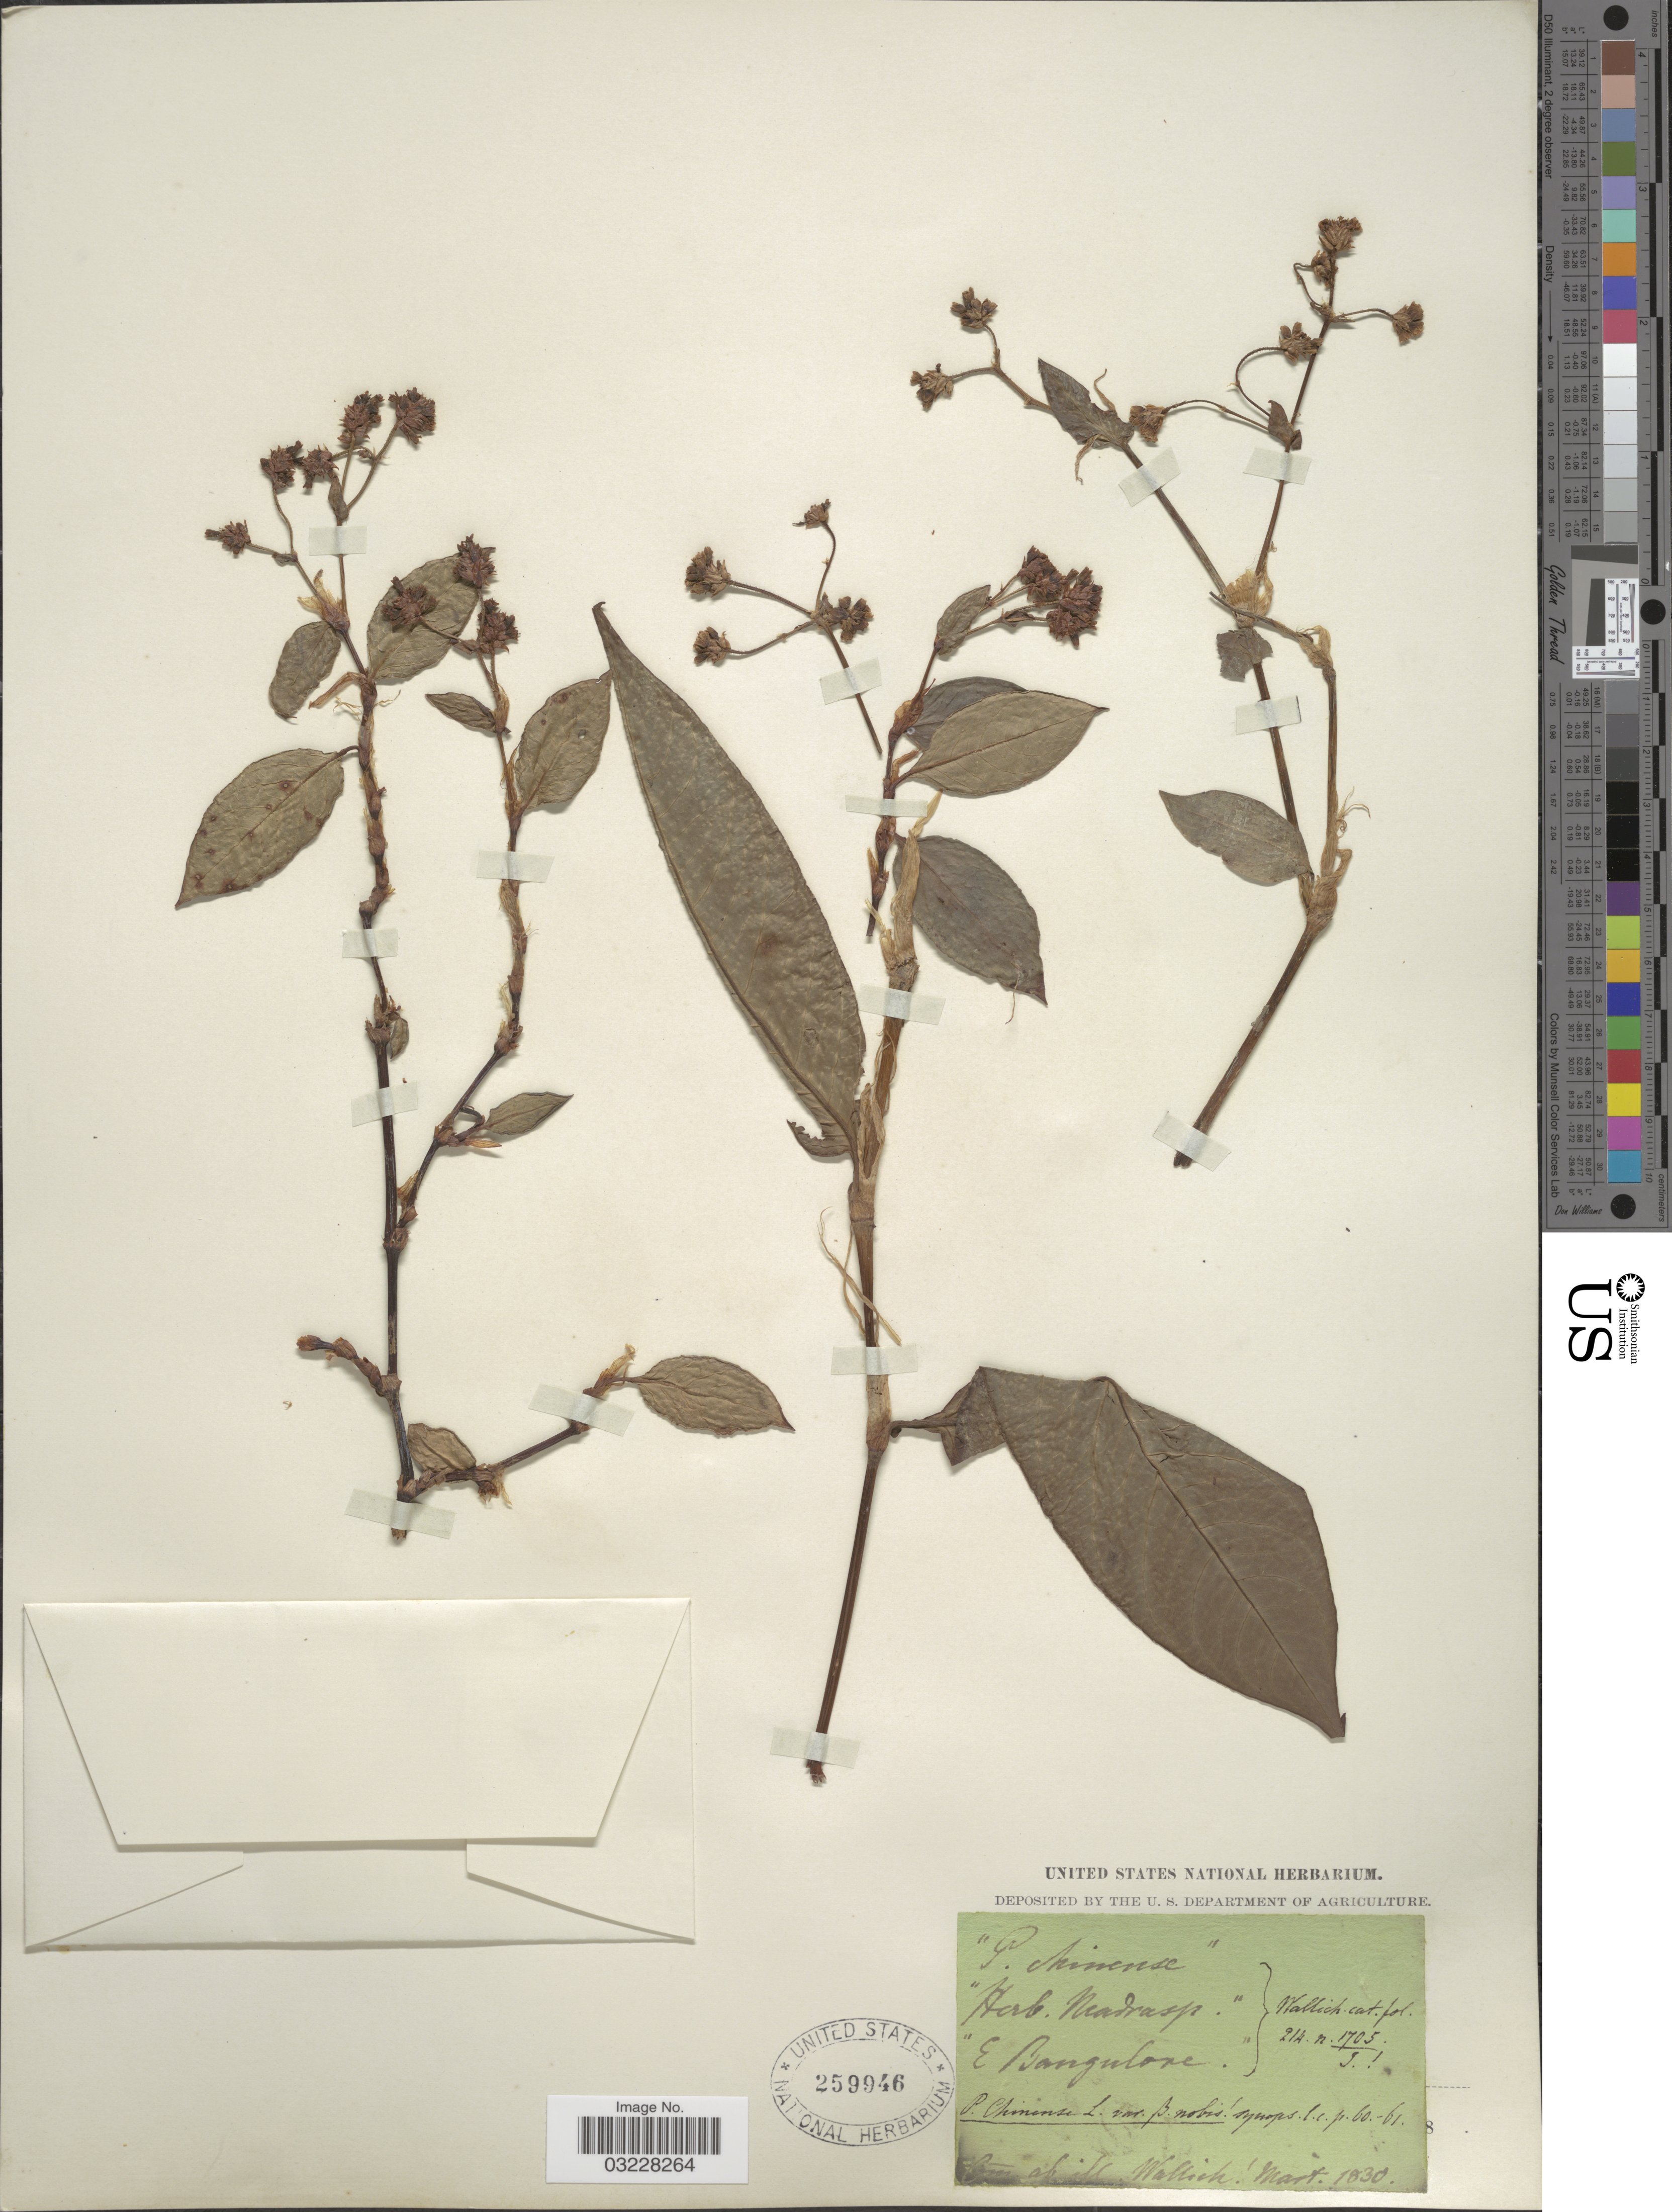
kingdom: Plantae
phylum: Tracheophyta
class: Magnoliopsida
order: Caryophyllales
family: Polygonaceae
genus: Polygonum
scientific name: Polygonum chinense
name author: L.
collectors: ex herb. United States National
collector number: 1705?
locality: E. Bangulore.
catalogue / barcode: US 2259946